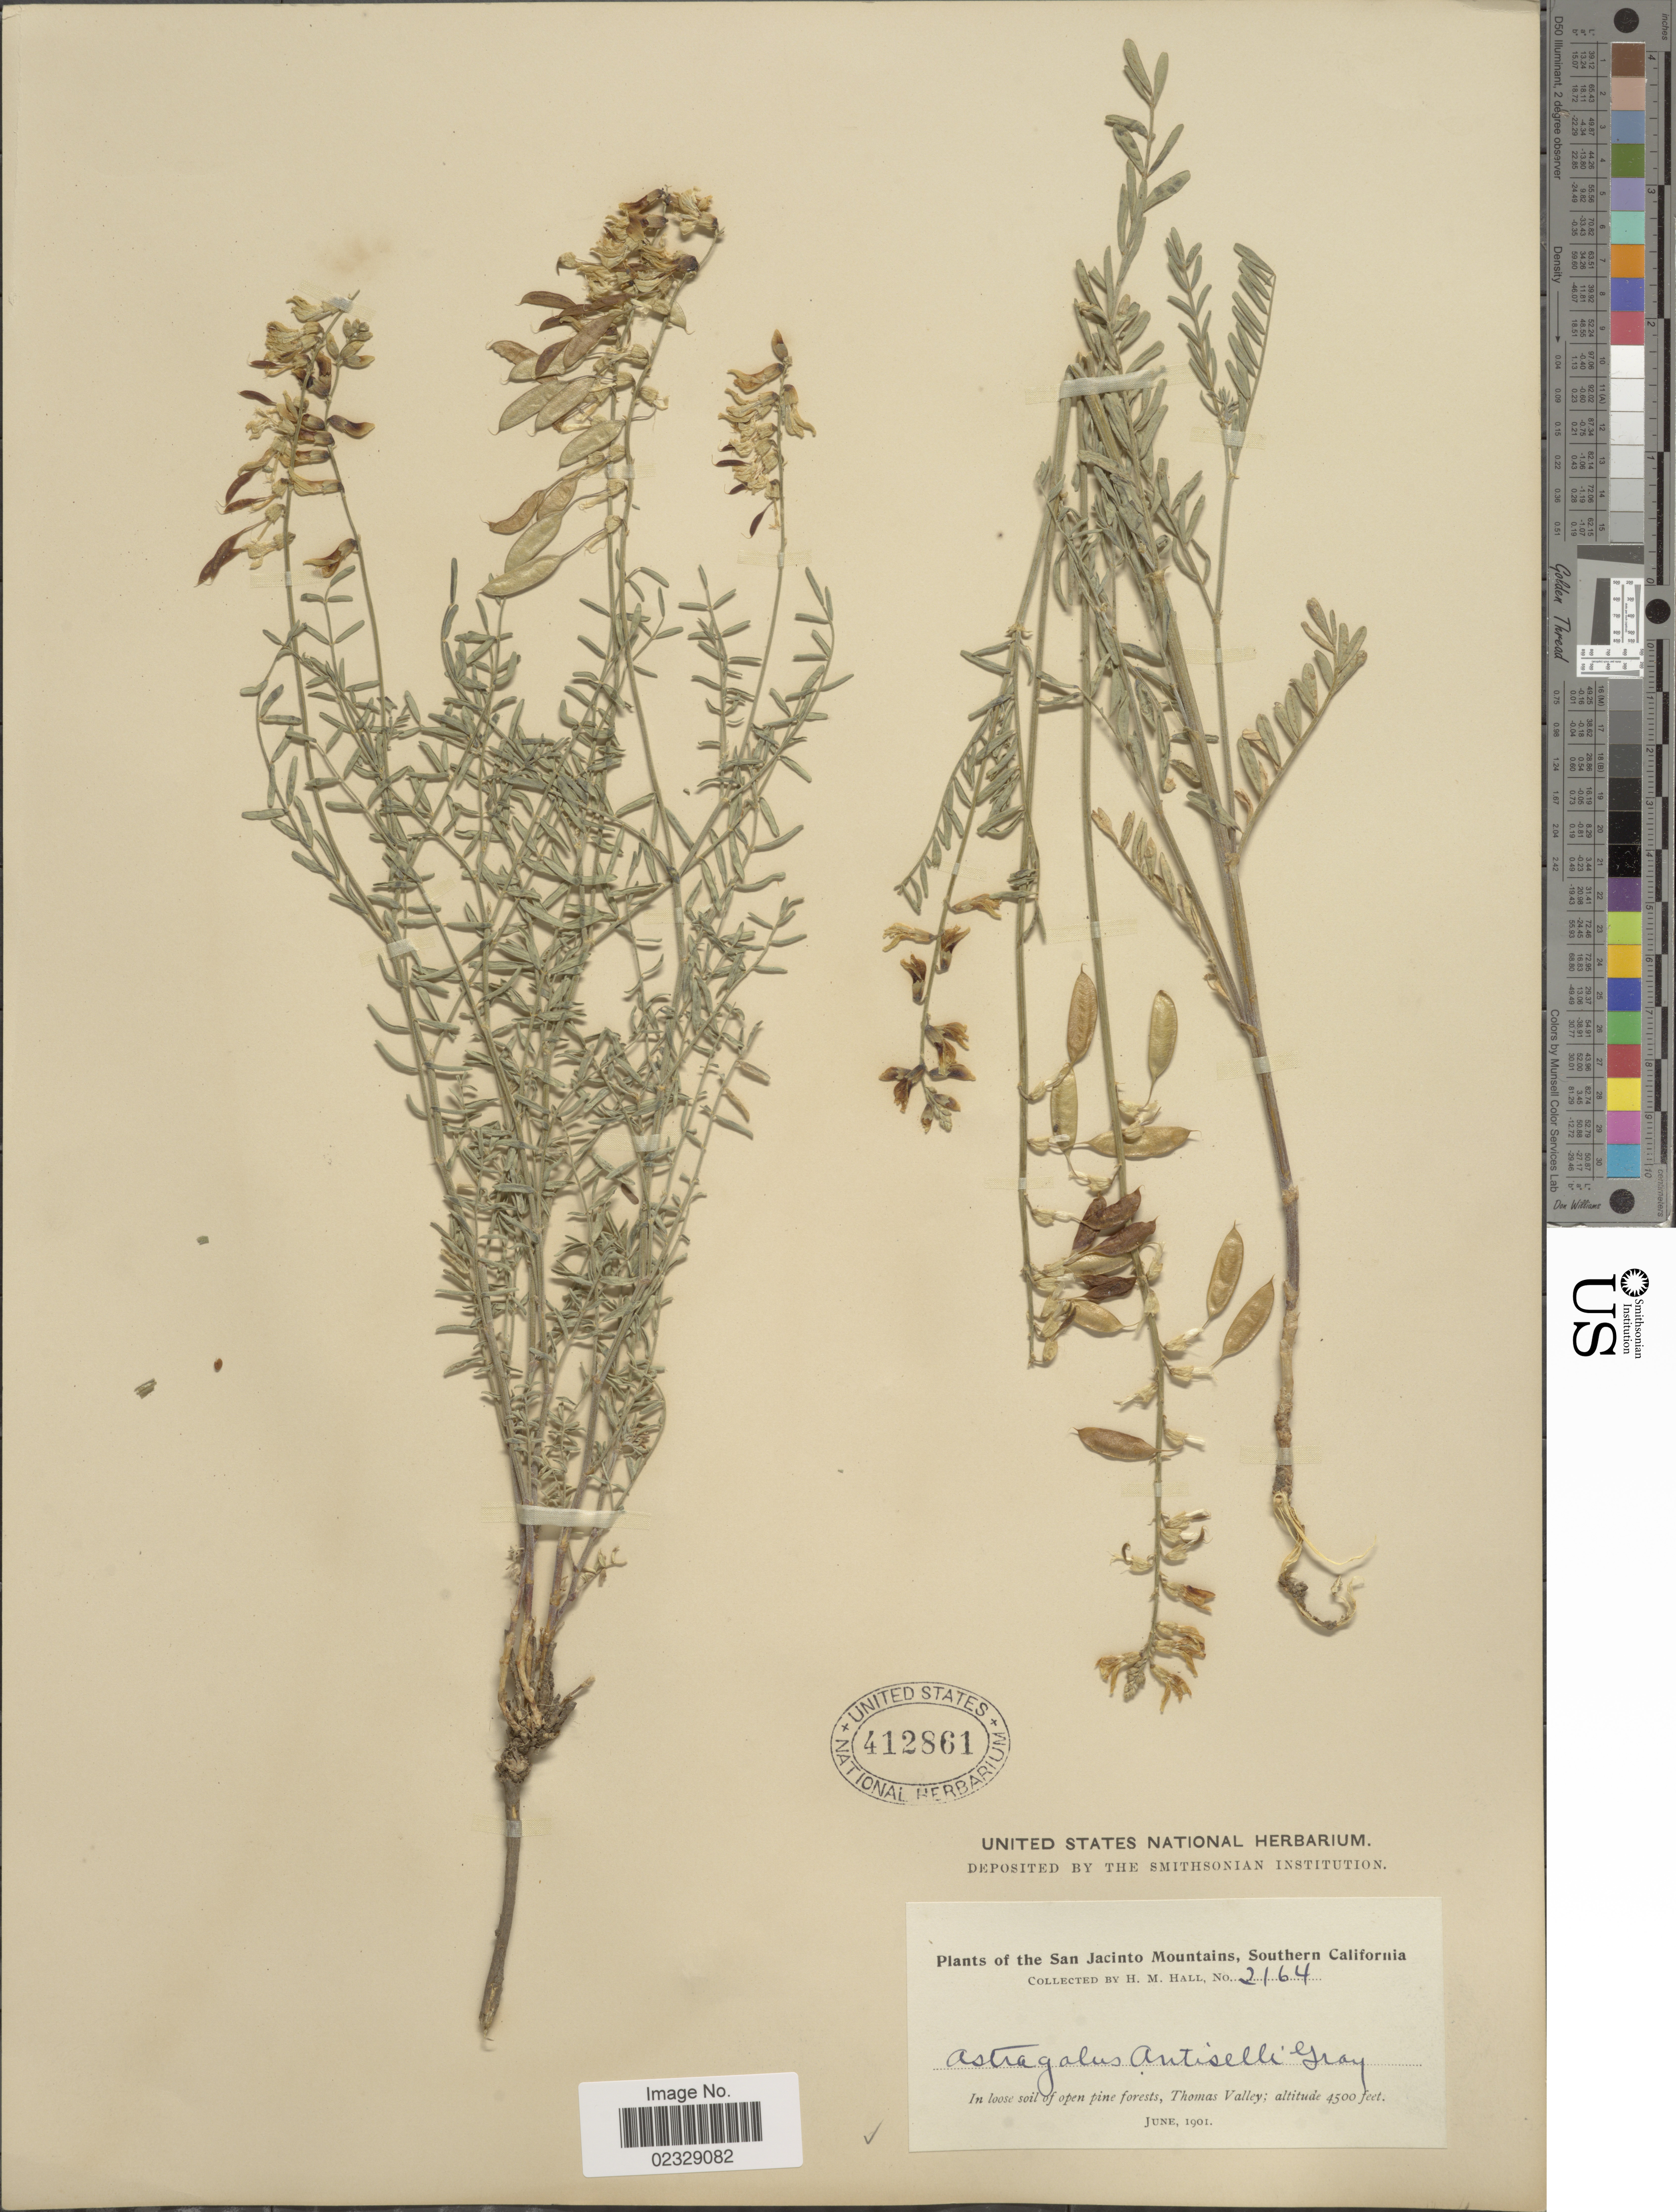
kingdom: Plantae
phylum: Tracheophyta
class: Magnoliopsida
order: Fabales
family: Fabaceae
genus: Astragalus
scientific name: Astragalus antisellii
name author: A. Gray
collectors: H. M. Hall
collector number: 2164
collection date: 1901-06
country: United States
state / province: California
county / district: Riverside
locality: San Jacinto Mountains, Southern California, Thomas Valley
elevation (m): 1372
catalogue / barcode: US 412861